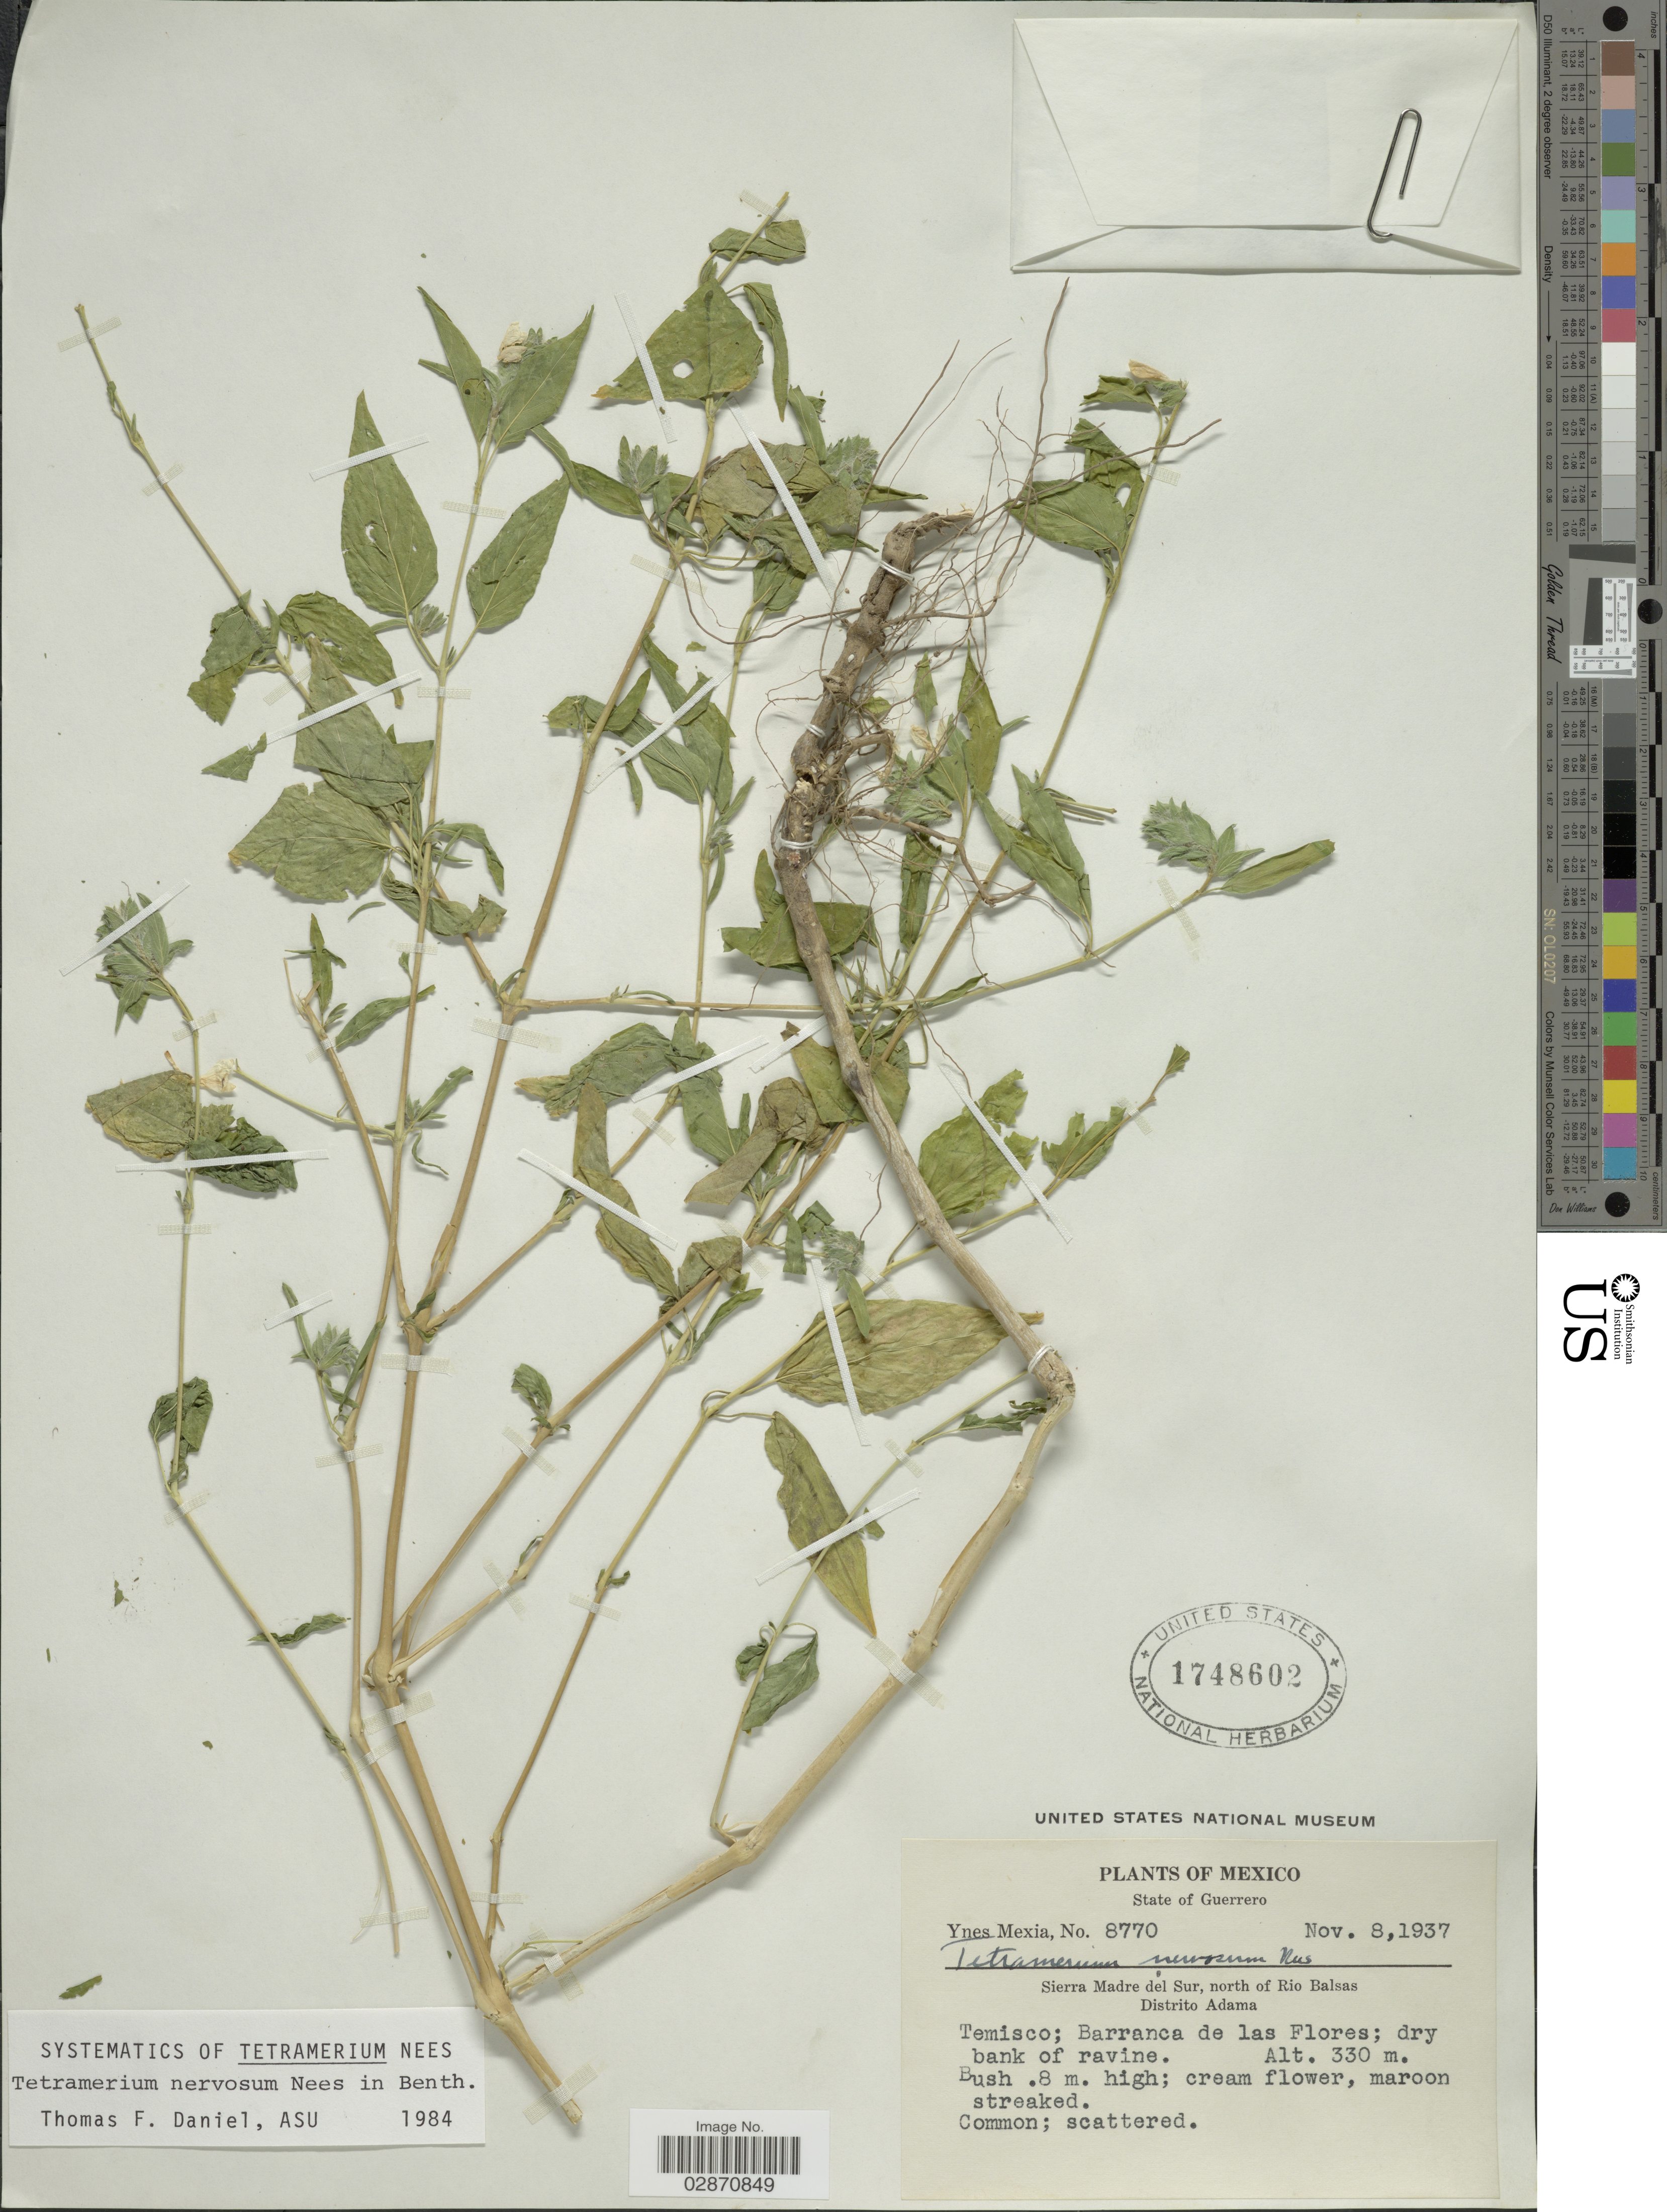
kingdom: Plantae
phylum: Tracheophyta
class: Magnoliopsida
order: Lamiales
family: Acanthaceae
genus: Tetramerium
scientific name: Tetramerium nervosum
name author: Nees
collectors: Y. Mexia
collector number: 8770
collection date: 1937-11-08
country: Mexico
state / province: Guerrero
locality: Sierra Madre del Sur, north of Rio Balsas. Distrito Adama. Temisco; Barranca de las Flores.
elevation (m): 330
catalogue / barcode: US 1748602